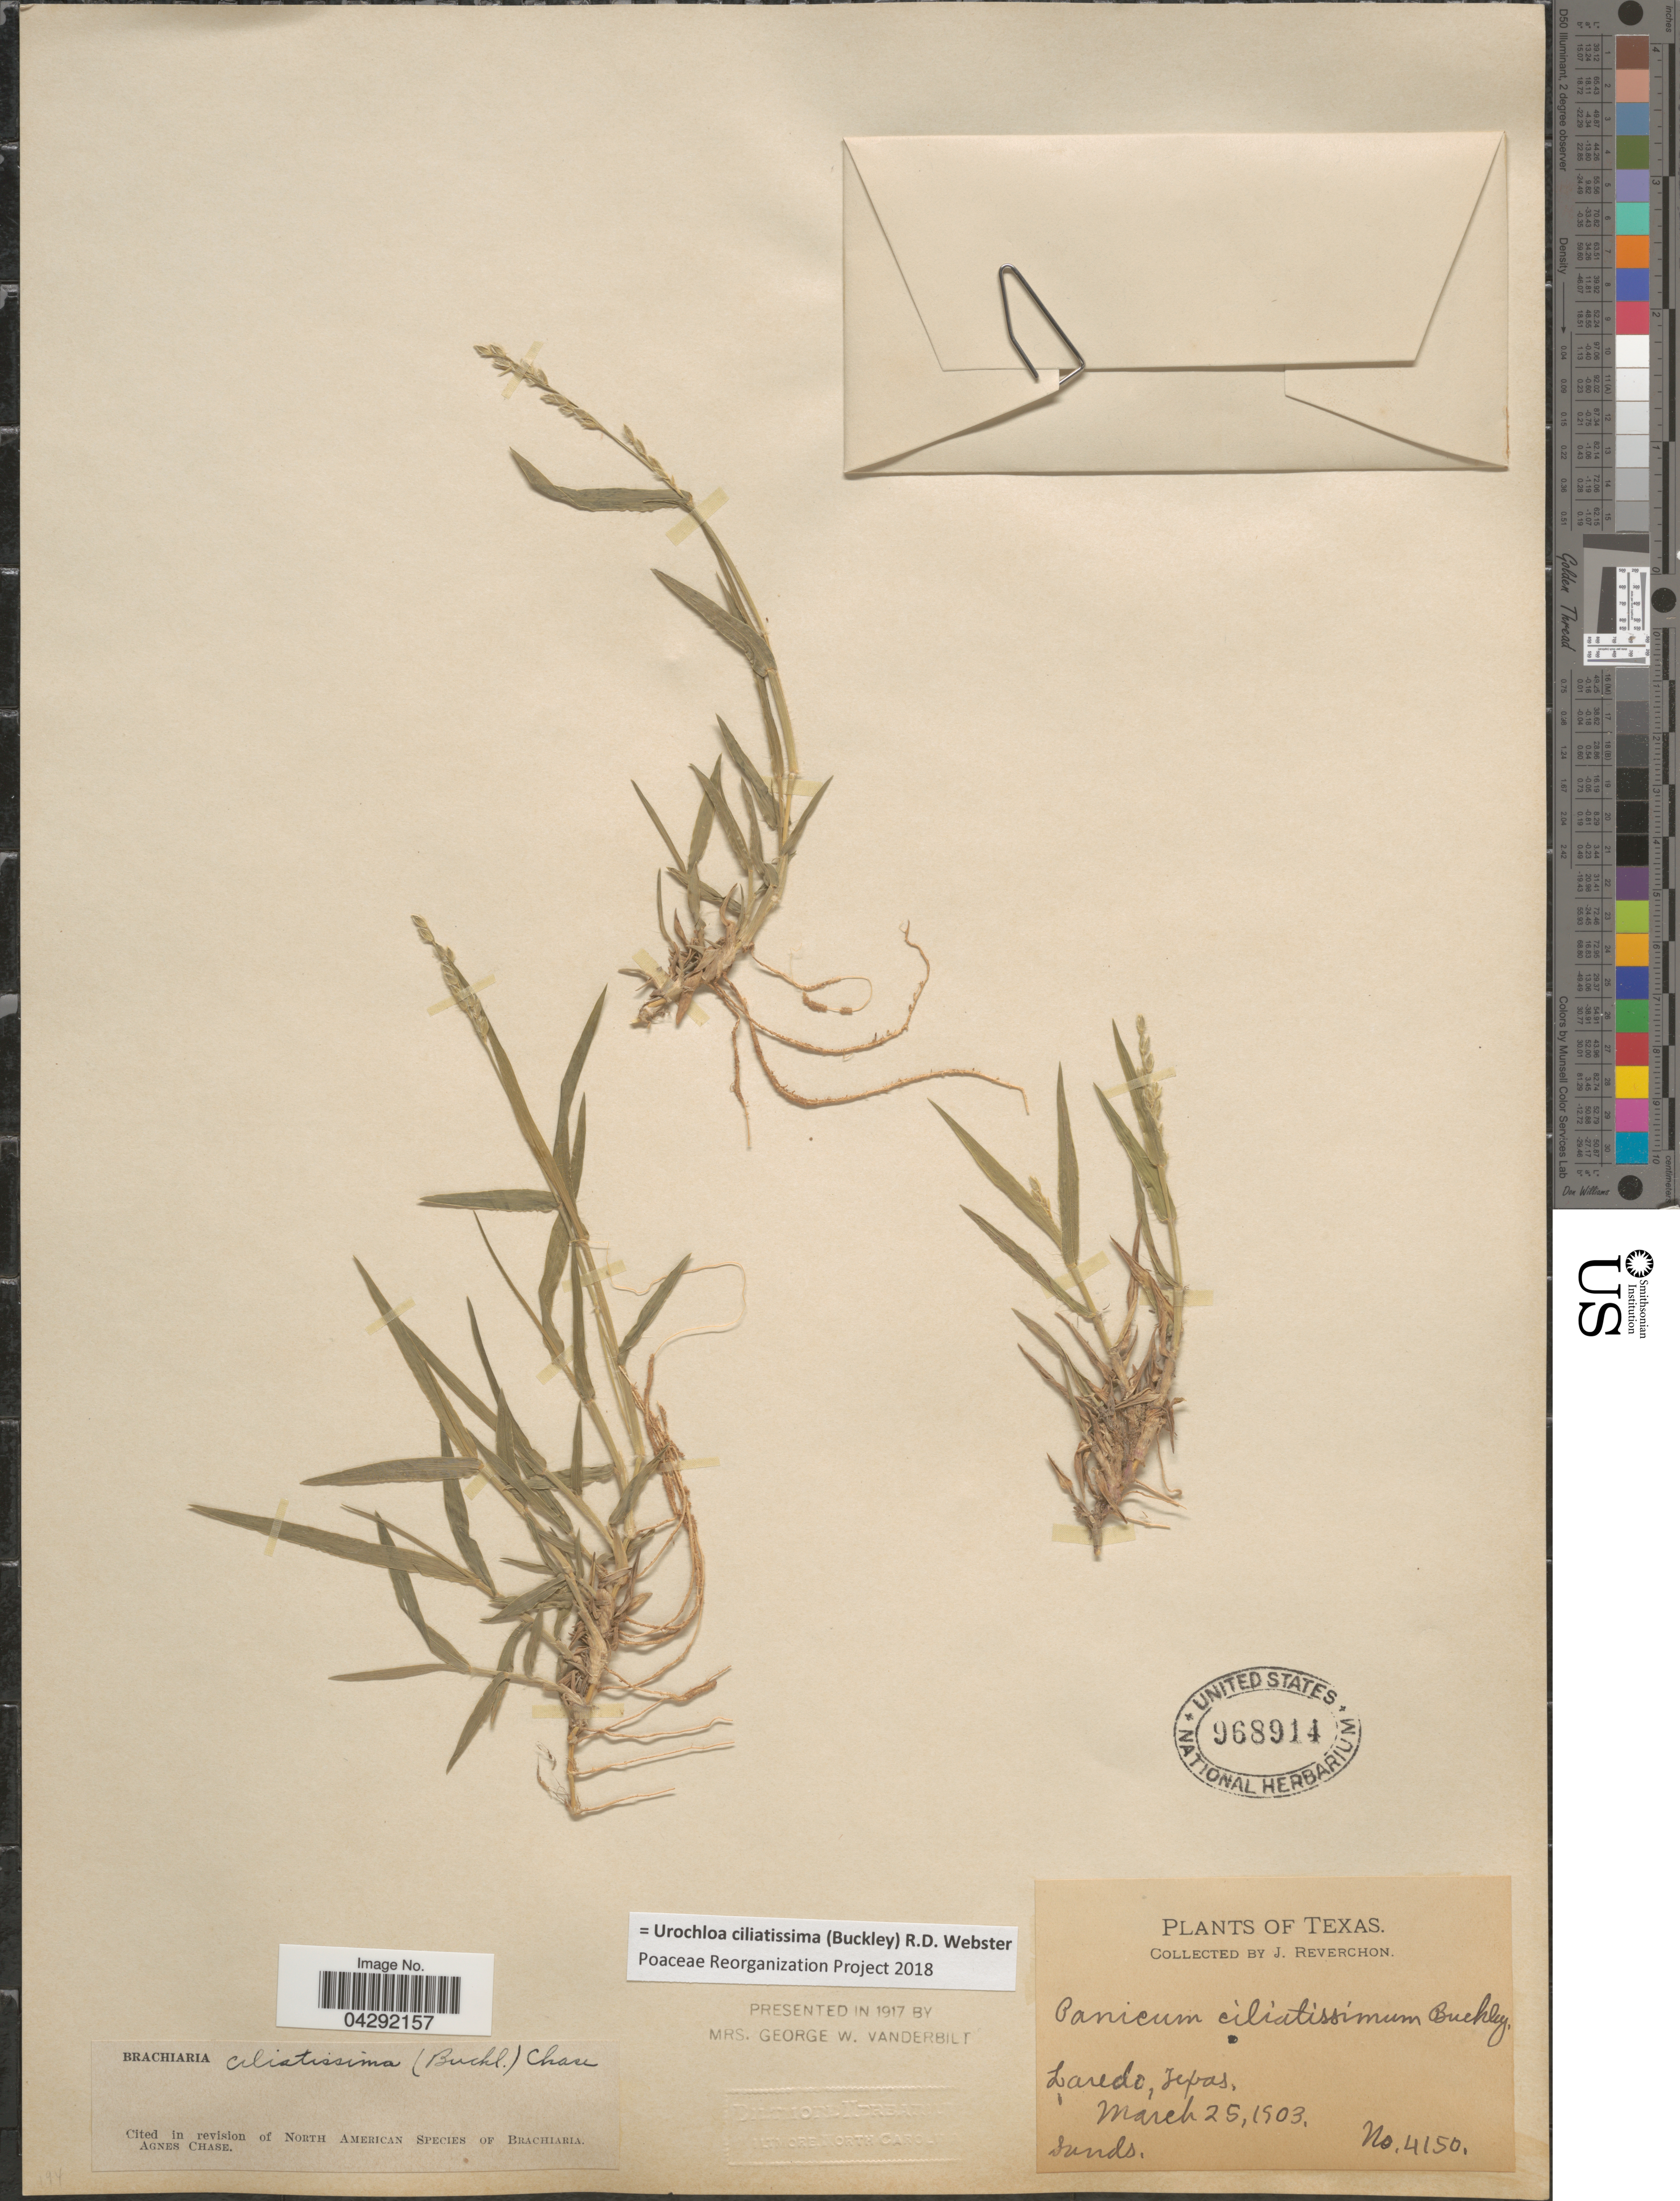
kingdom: Plantae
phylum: Tracheophyta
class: Liliopsida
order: Poales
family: Poaceae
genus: Urochloa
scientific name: Urochloa ciliatissima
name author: (Buckley) R.D. Webster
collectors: J. Reverchon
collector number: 4150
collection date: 1903-03-25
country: United States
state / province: Texas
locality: Laredo.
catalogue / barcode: US 968914